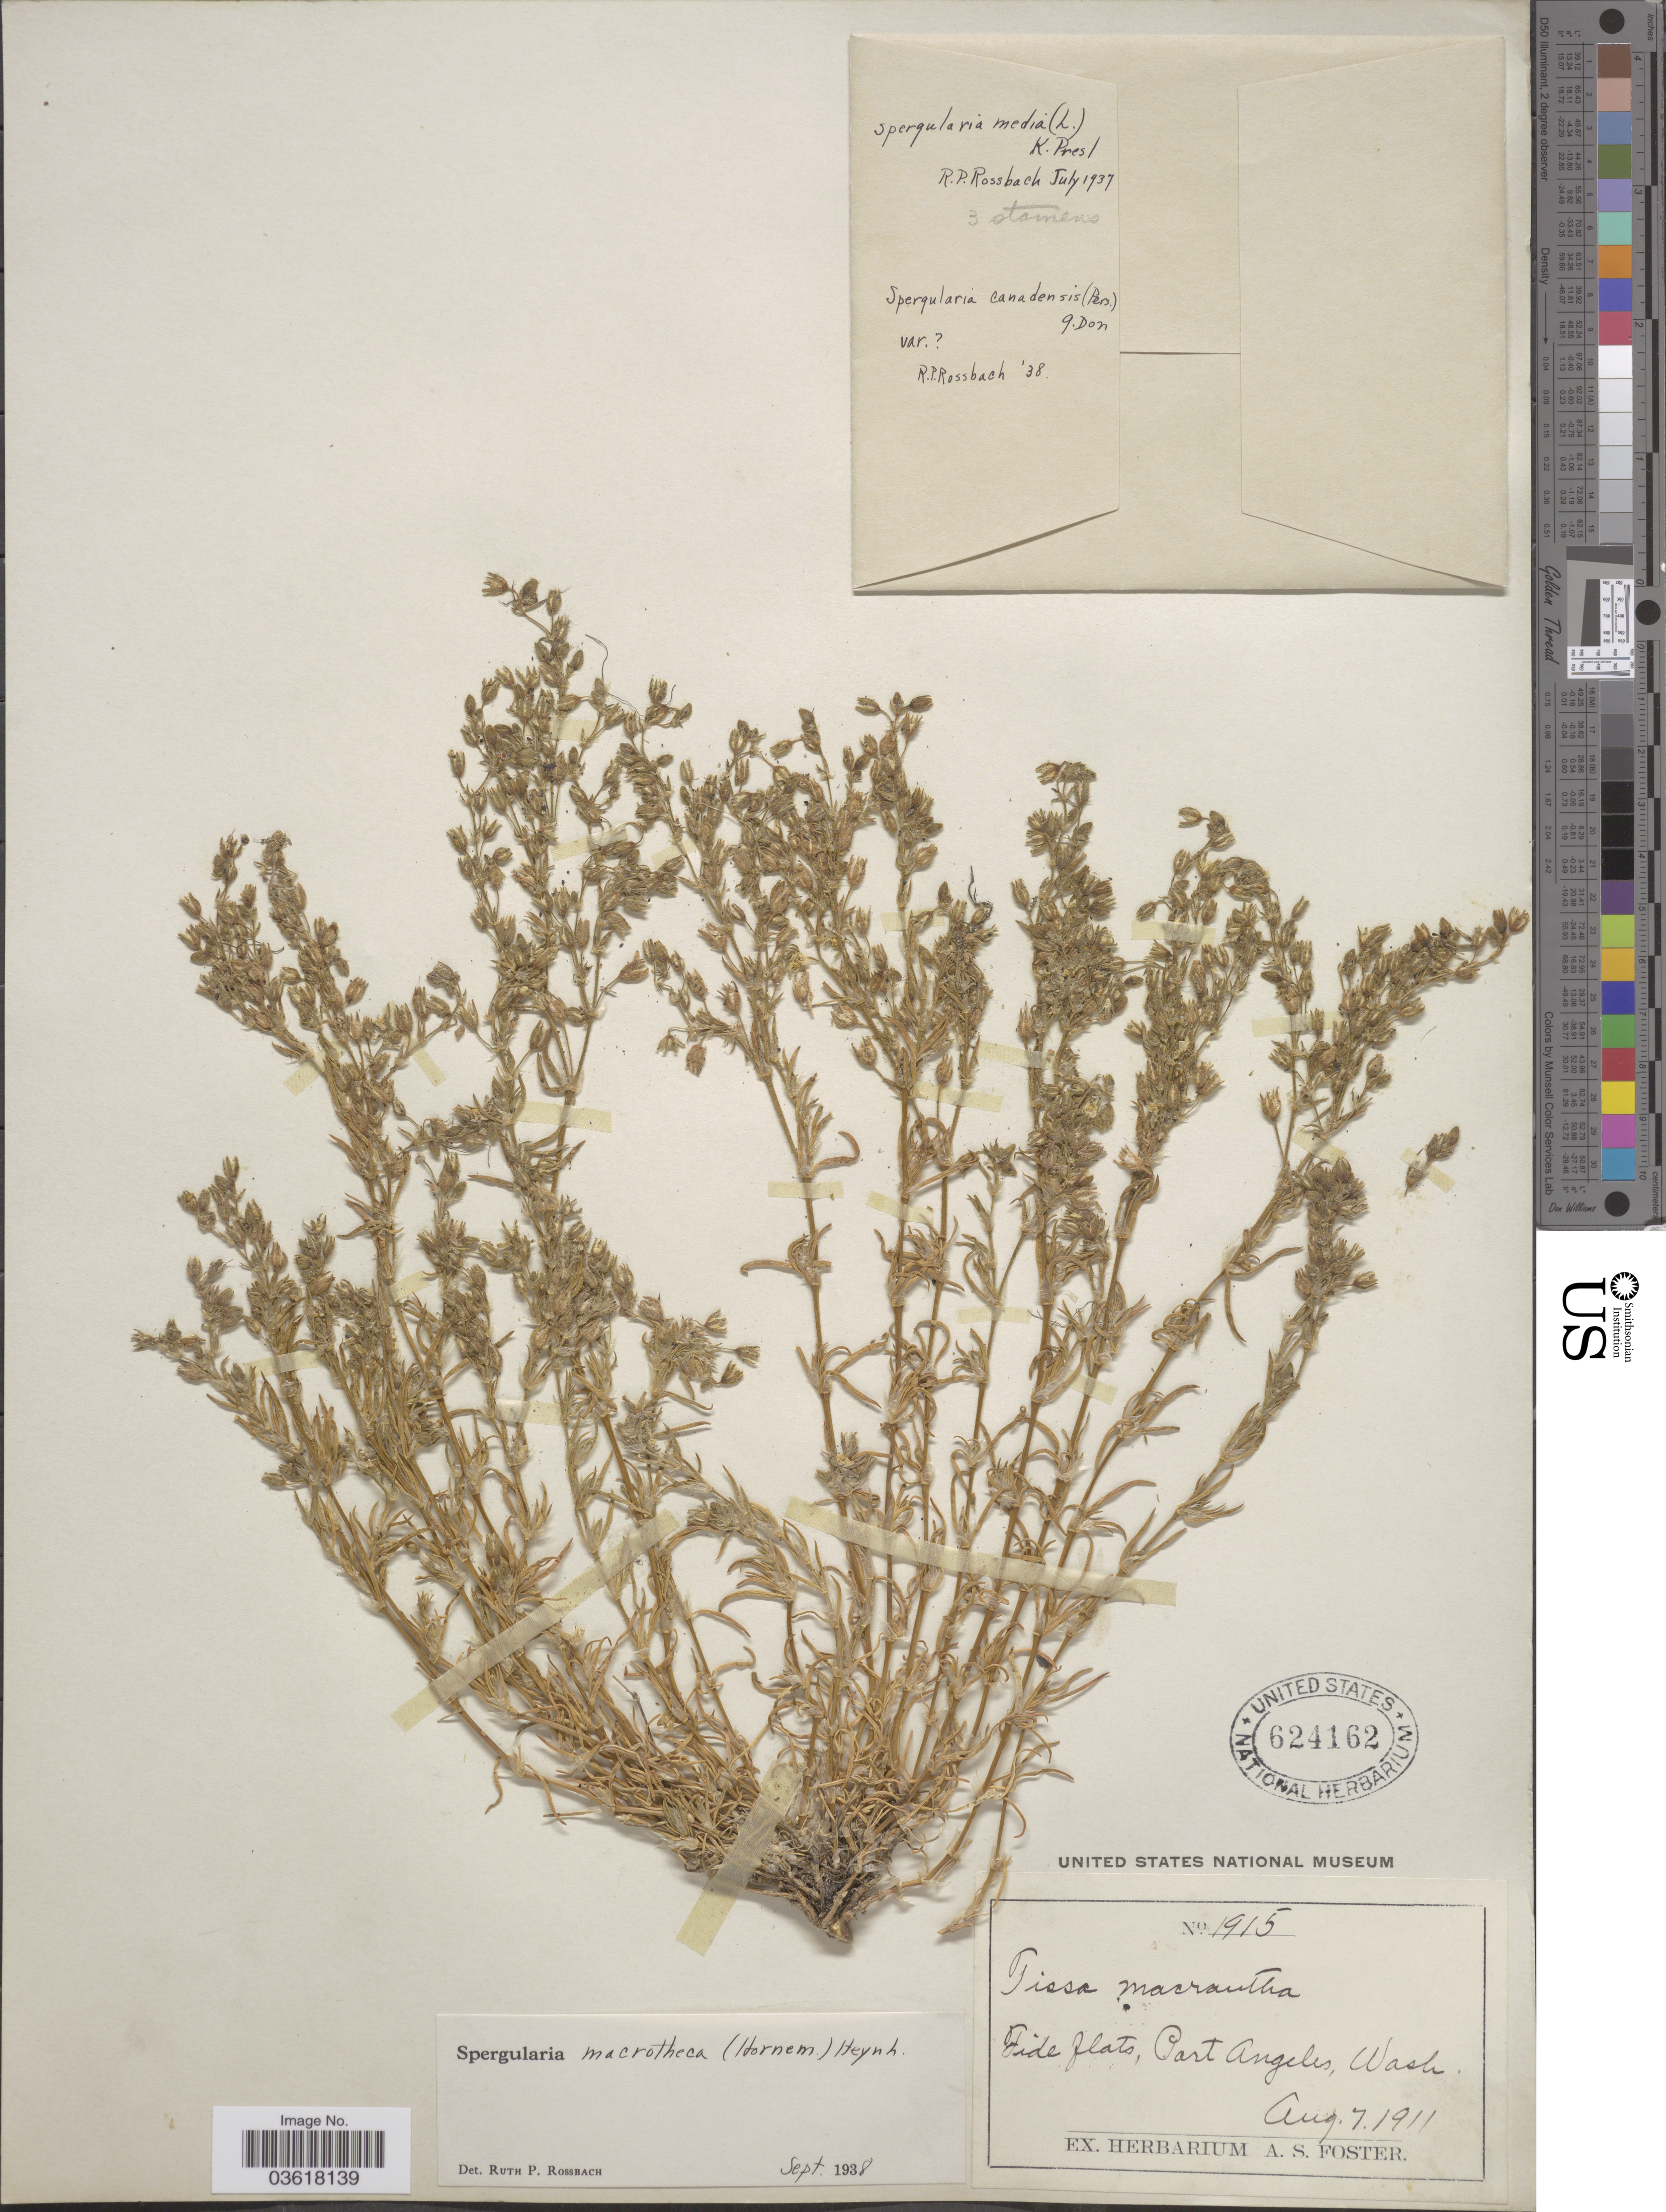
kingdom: Plantae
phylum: Tracheophyta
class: Magnoliopsida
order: Caryophyllales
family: Caryophyllaceae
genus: Spergularia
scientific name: Spergularia macrotheca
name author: (Hornem.) Heynh.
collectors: ex herb. A. S. Foster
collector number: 1915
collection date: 1911-08-07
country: United States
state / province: Washington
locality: Fide flats, Part Angeles.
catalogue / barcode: US 624162